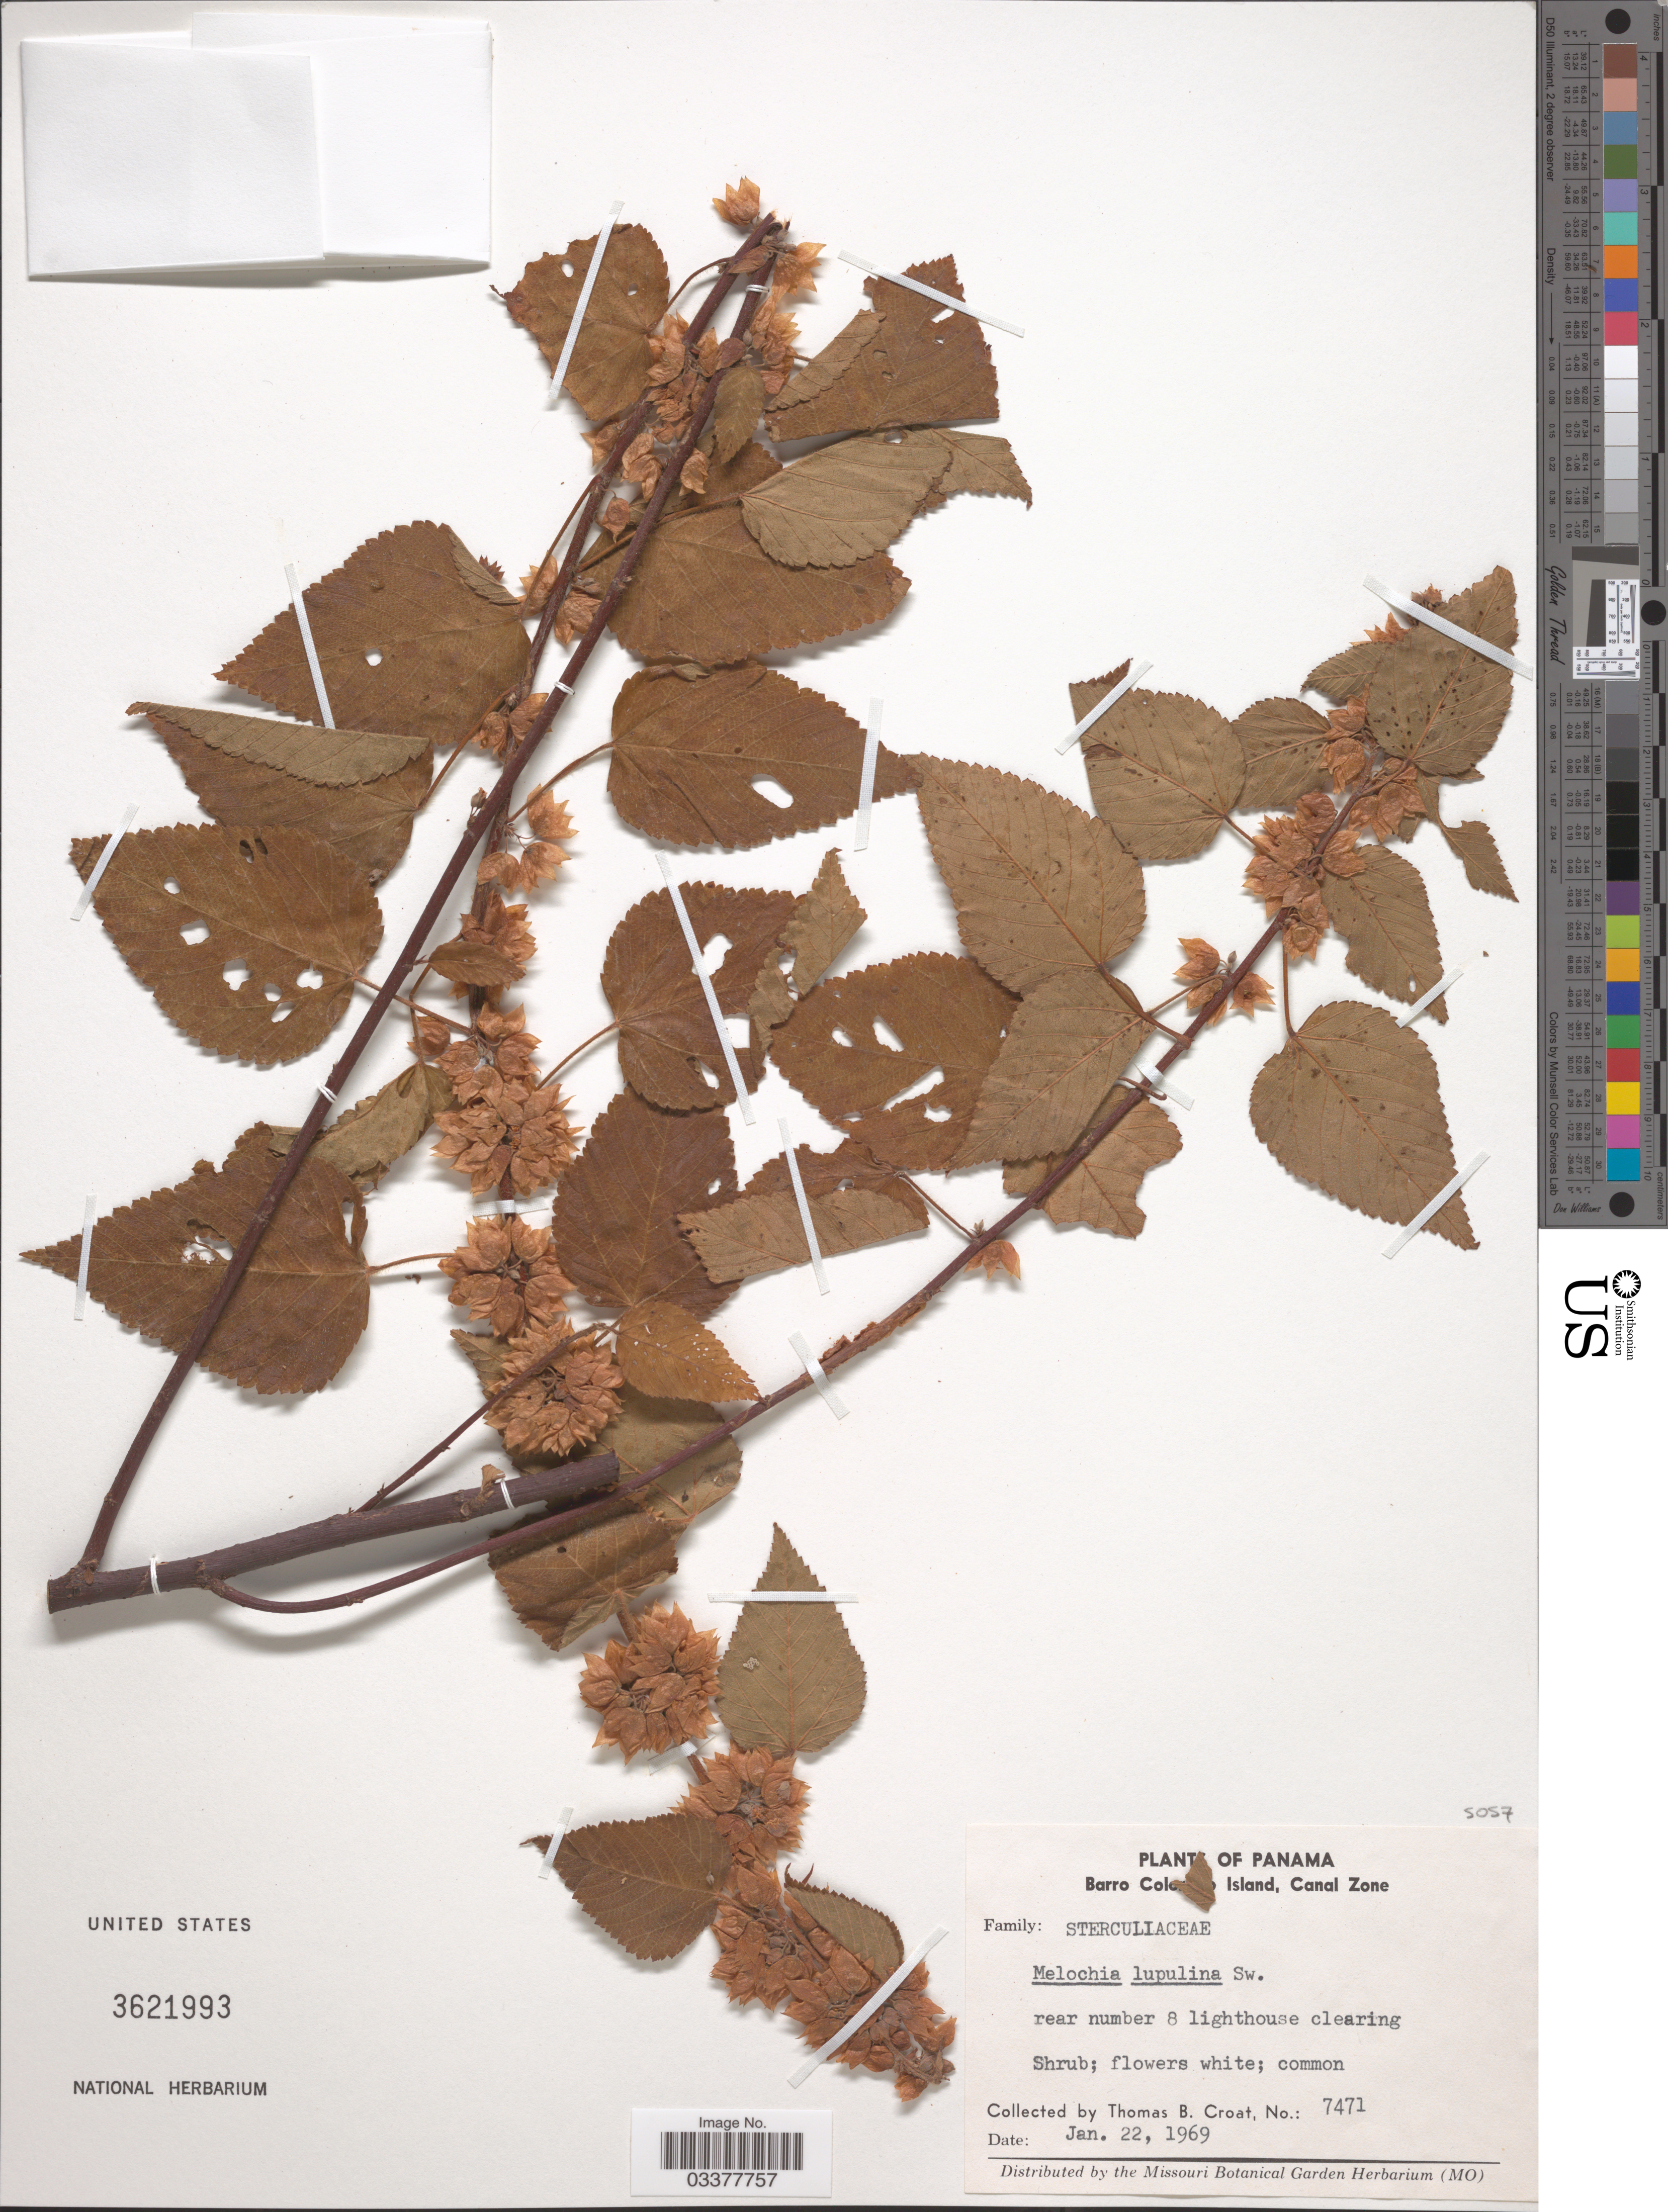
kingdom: Plantae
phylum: Tracheophyta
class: Magnoliopsida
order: Malvales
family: Malvaceae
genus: Melochia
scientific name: Melochia lupulina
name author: Sw.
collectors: T. B. Croat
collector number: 7471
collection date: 1969-01-22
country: Panama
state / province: Panamá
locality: Barro Colorado Island, Canal Zone.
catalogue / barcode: US 3621993